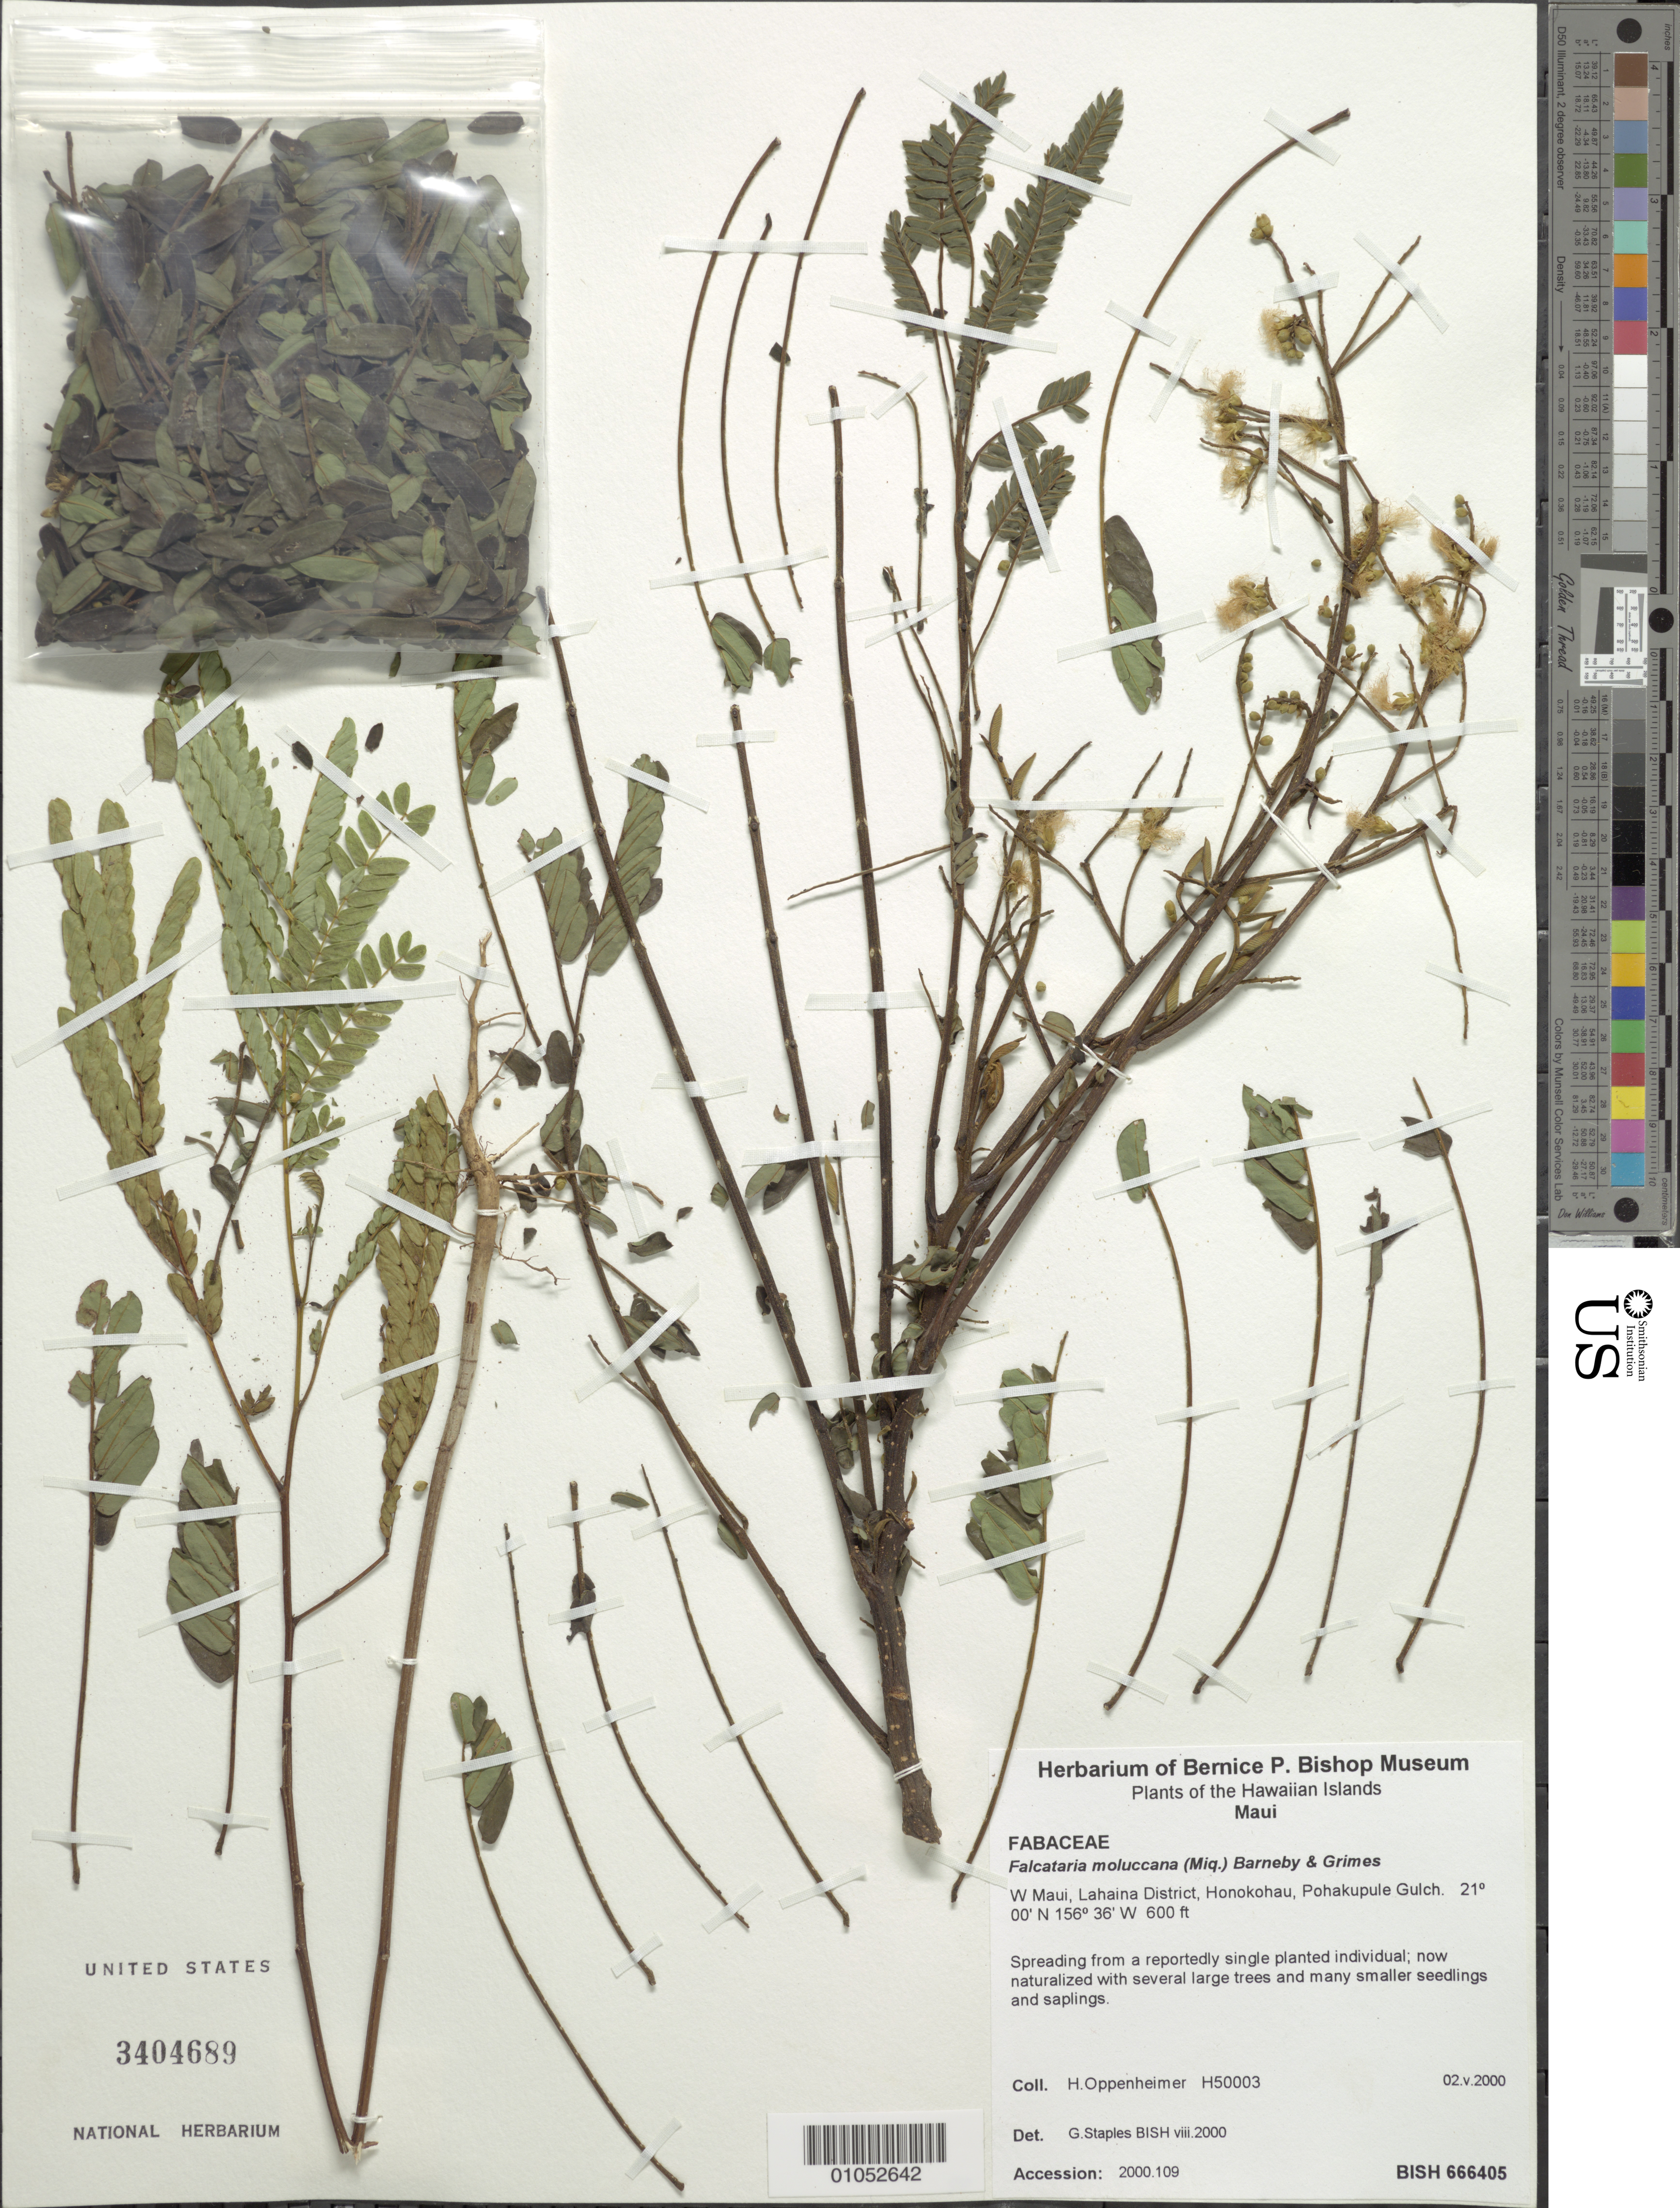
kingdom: Plantae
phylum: Tracheophyta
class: Magnoliopsida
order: Fabales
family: Fabaceae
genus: Falcataria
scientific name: Falcataria moluccana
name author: (Miq.) Barneby & Grimes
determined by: Staples, G. W.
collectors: H. L. Oppenheimer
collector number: H50003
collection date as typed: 2 May 2000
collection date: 2000-05-02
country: United States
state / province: Hawaii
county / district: Maui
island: Maui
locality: W. Maui, Lahaina District, Honokohau, Pohakupule gulch.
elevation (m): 183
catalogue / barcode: US 3404689